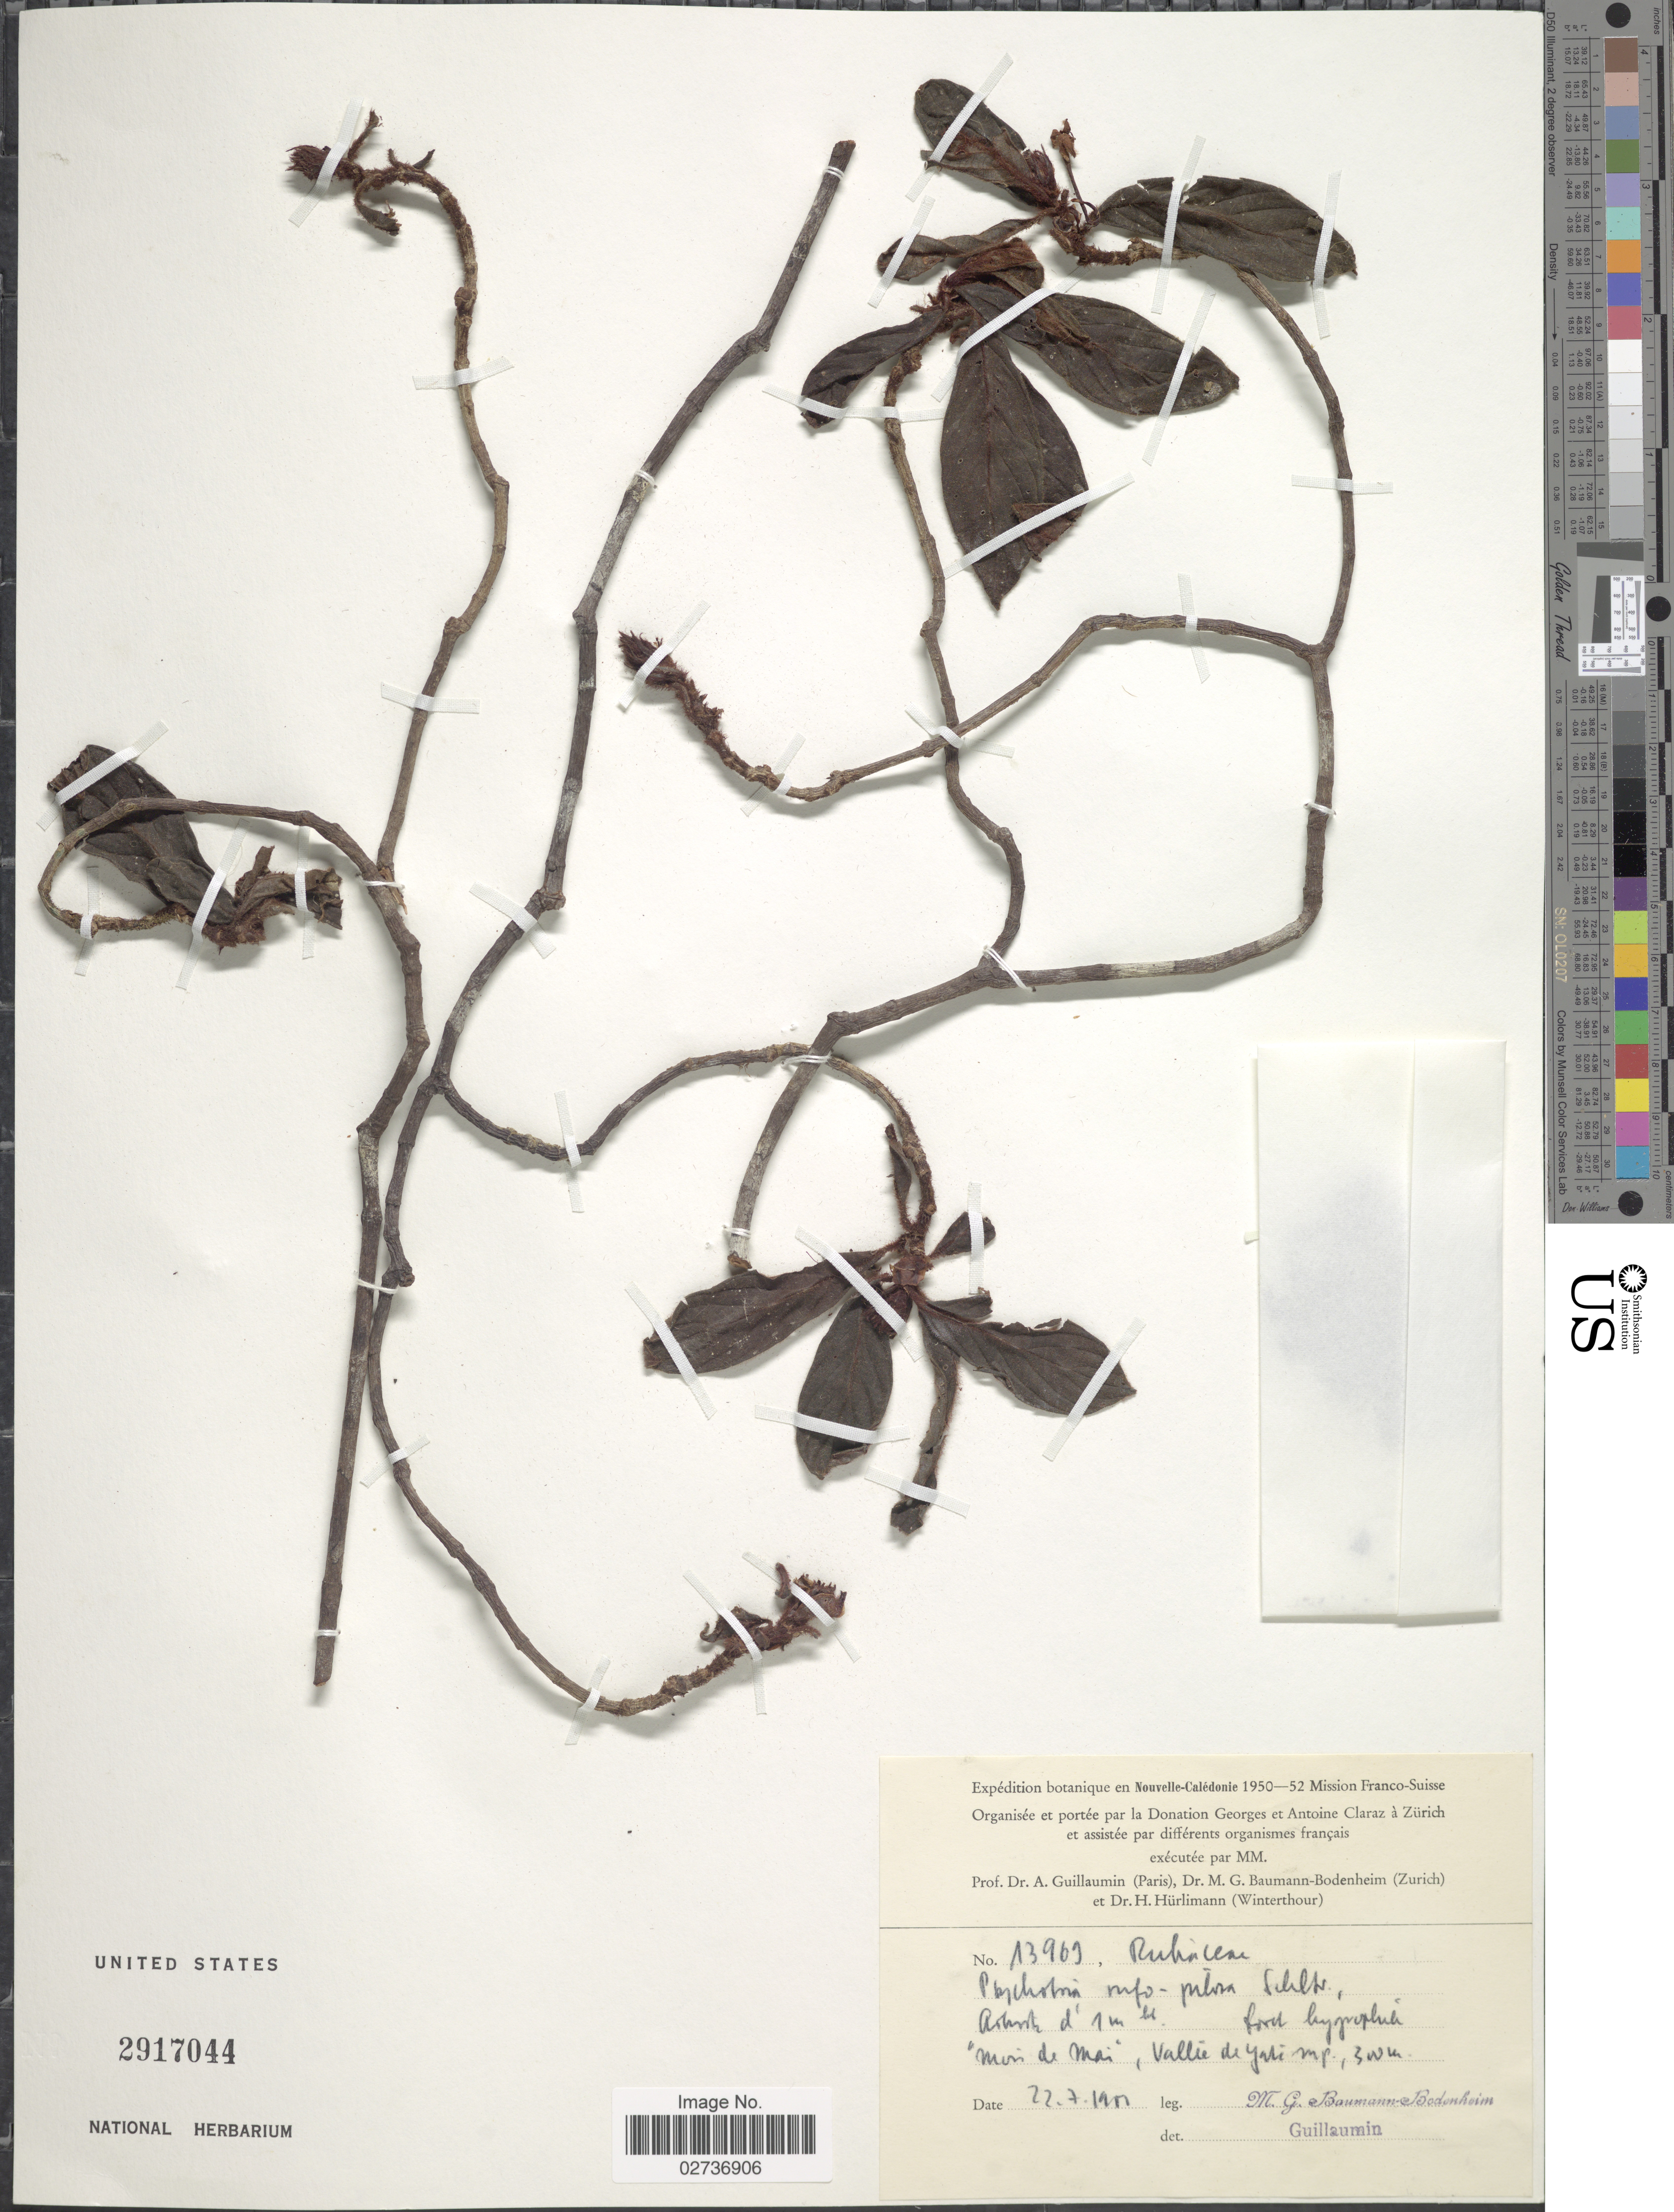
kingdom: Plantae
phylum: Tracheophyta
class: Magnoliopsida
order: Gentianales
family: Rubiaceae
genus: Psychotria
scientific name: Psychotria rubefacta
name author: (S. Moore) Guillaumin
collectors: M. G. Baumann-Bodenheim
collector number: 13969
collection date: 1950-07-22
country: New Caledonia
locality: Mois de Mai, Vallee de Yaki Mp. [interpreted]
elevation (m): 300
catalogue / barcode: US 2917044